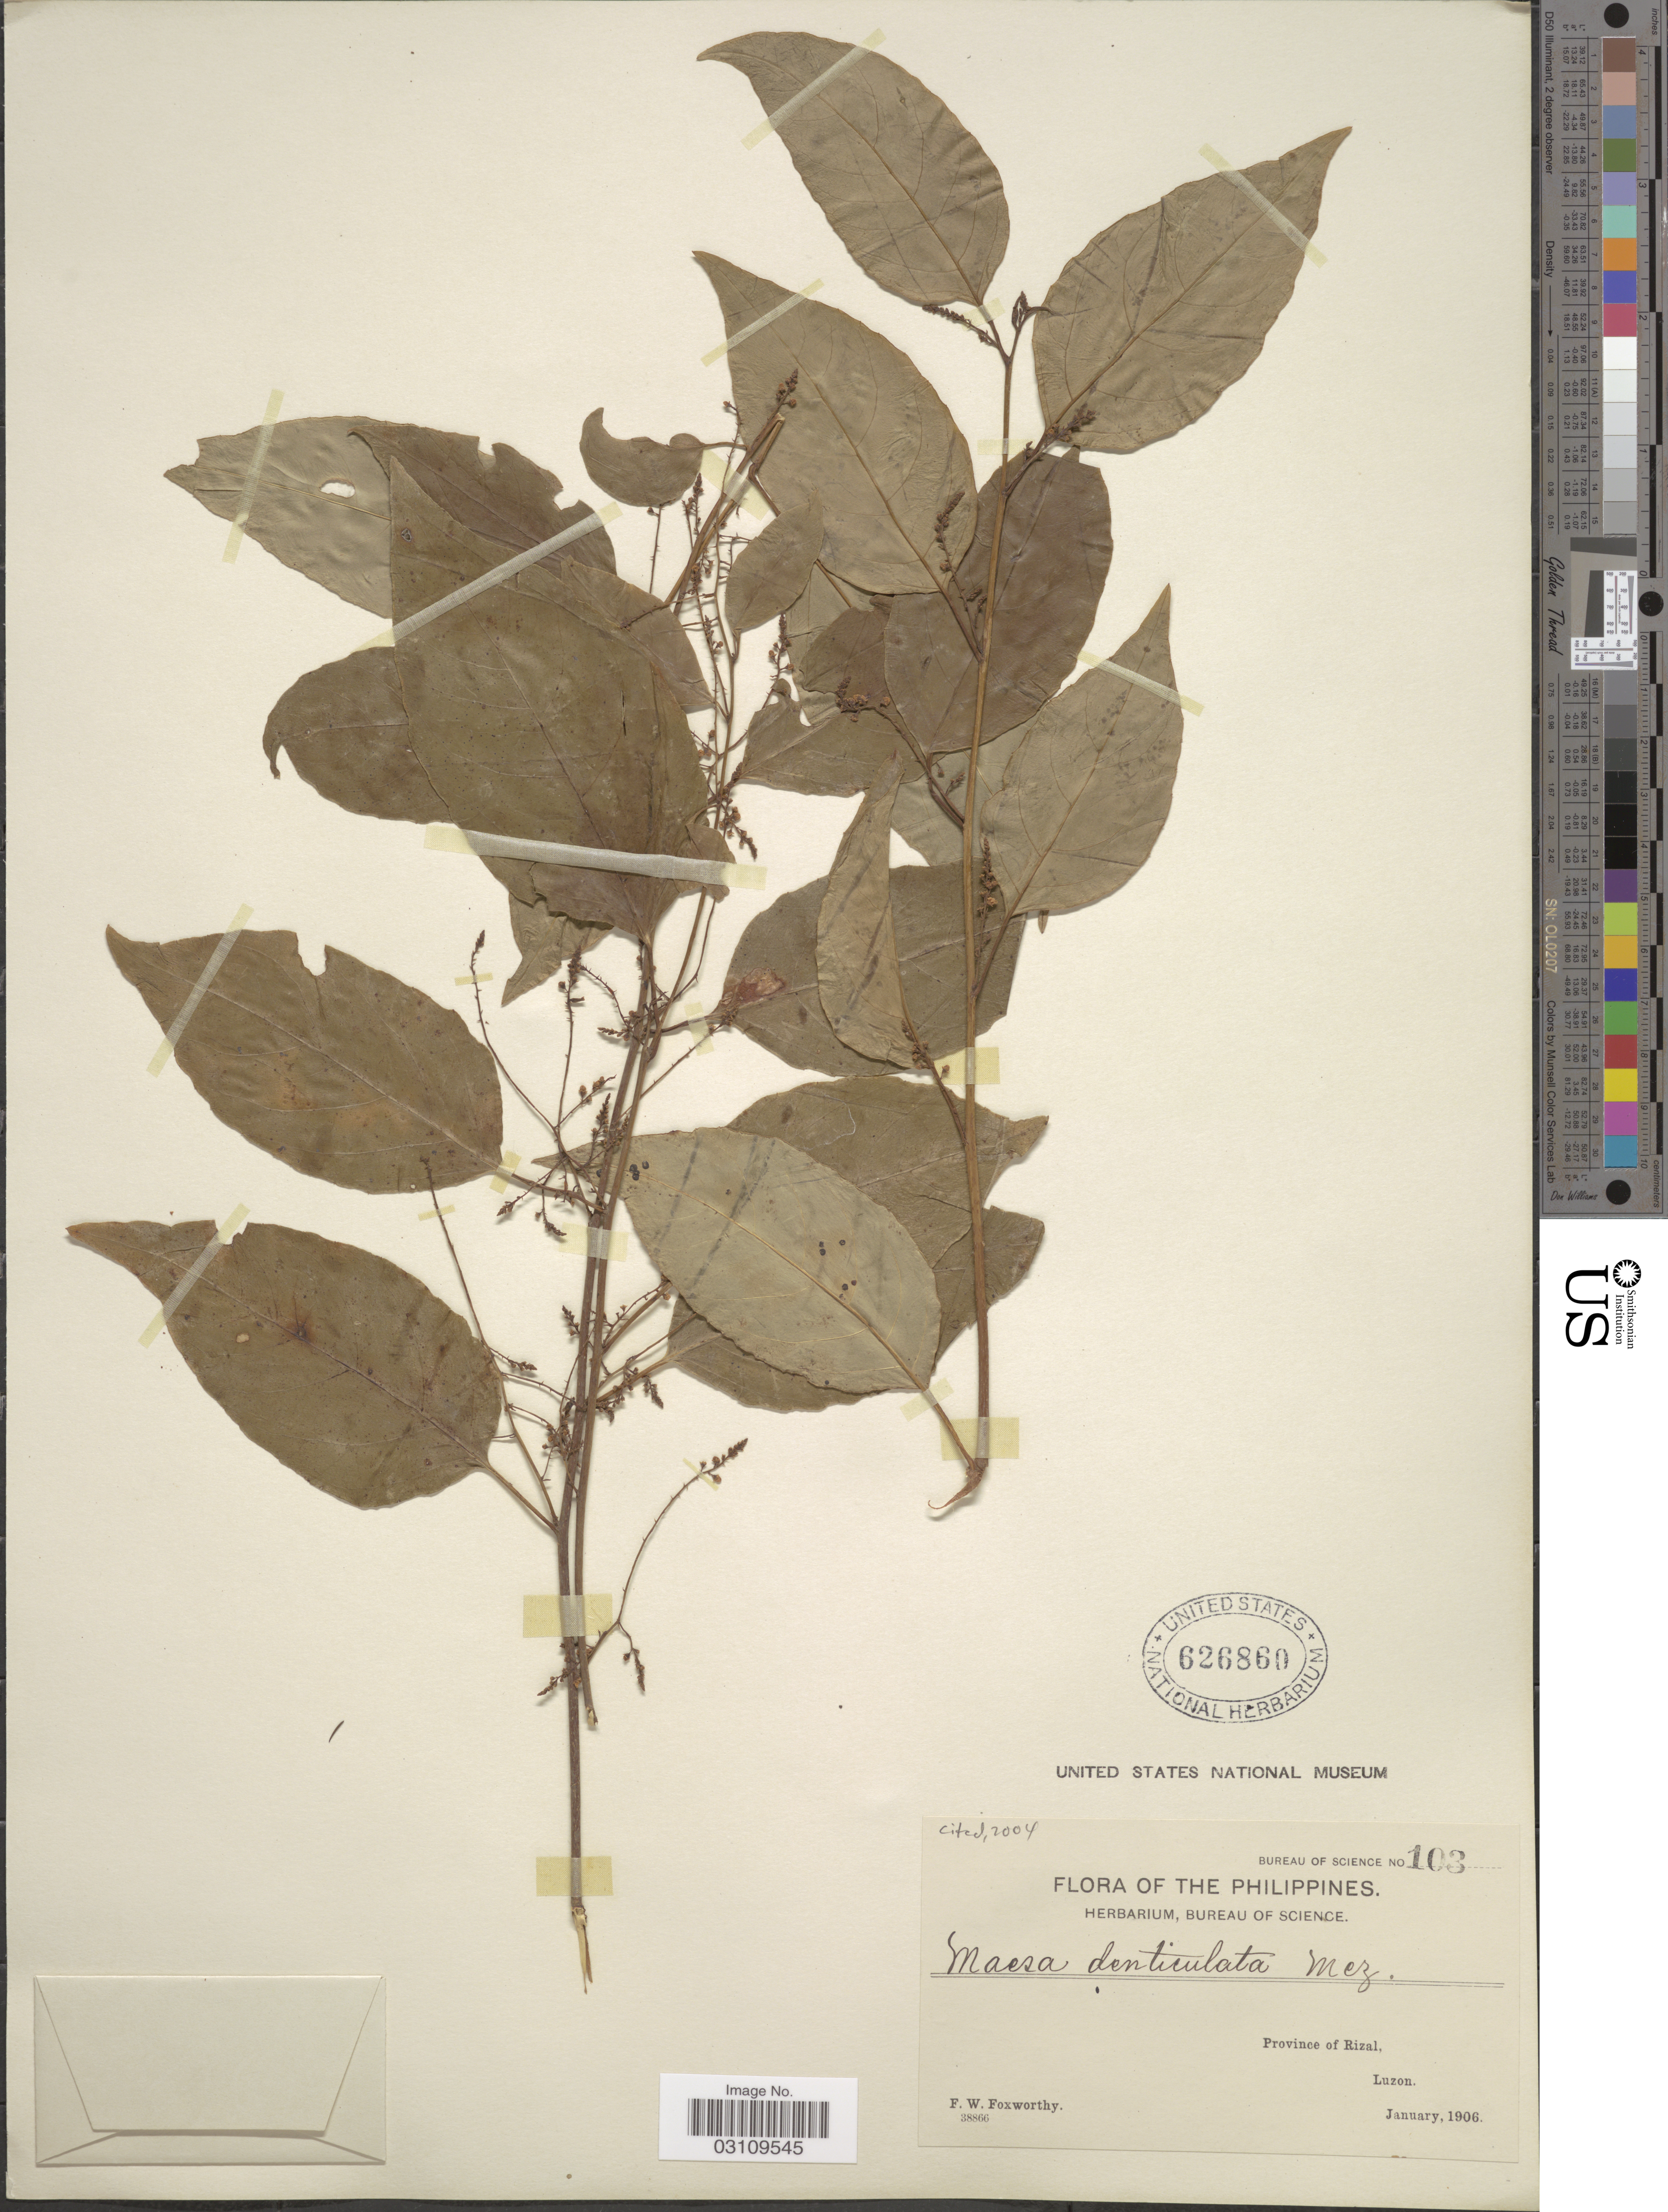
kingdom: Plantae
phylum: Tracheophyta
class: Magnoliopsida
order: Ericales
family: Primulaceae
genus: Maesa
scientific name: Maesa denticulata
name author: Mez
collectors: F. W. Foxworthy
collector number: Bureau of Science 103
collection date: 1906-01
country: Philippines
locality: Province of Rizal, Luzon.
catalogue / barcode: US 626860